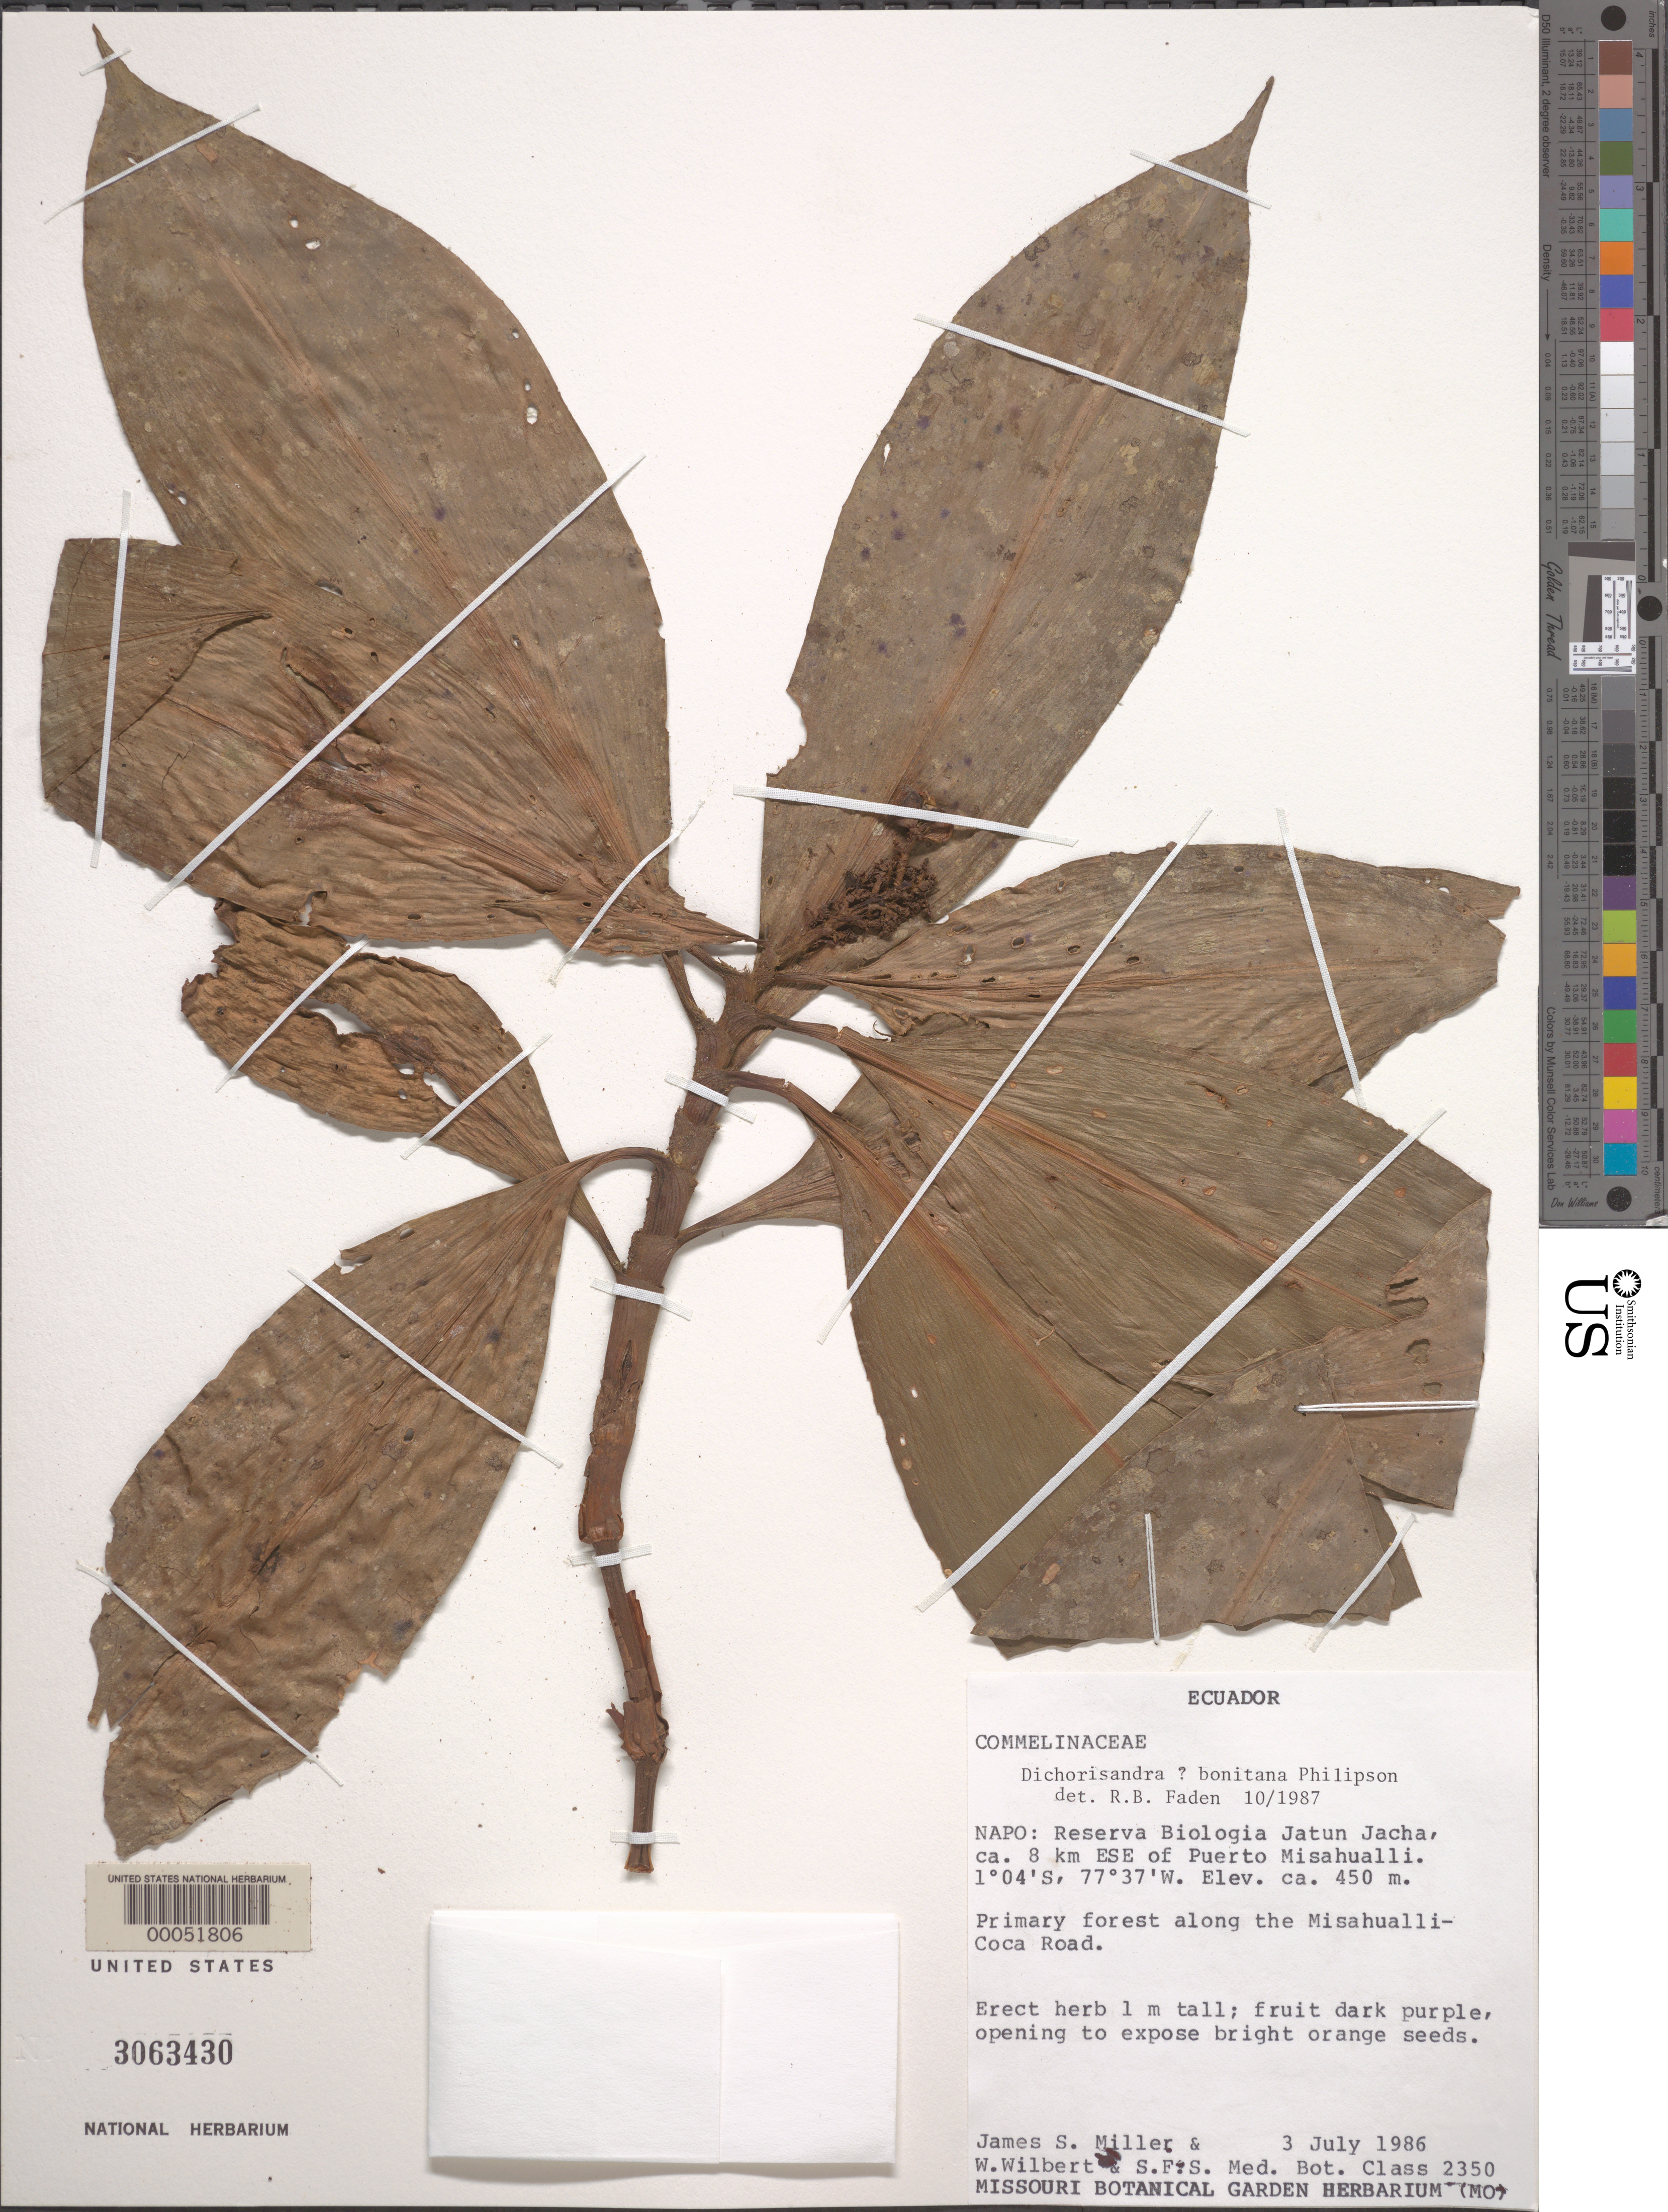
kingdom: Plantae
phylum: Tracheophyta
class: Liliopsida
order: Commelinales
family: Commelinaceae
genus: Dichorisandra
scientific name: Dichorisandra bonitana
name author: Philipson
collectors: J. S. Miller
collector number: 2350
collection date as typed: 03 Jul 1986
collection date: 1986-07-03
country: Ecuador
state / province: Napo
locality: Reserva biologia jatun jacha, ca. 8 km ese of Puerto misahualli,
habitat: Primary forest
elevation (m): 450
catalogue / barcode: US 3063430